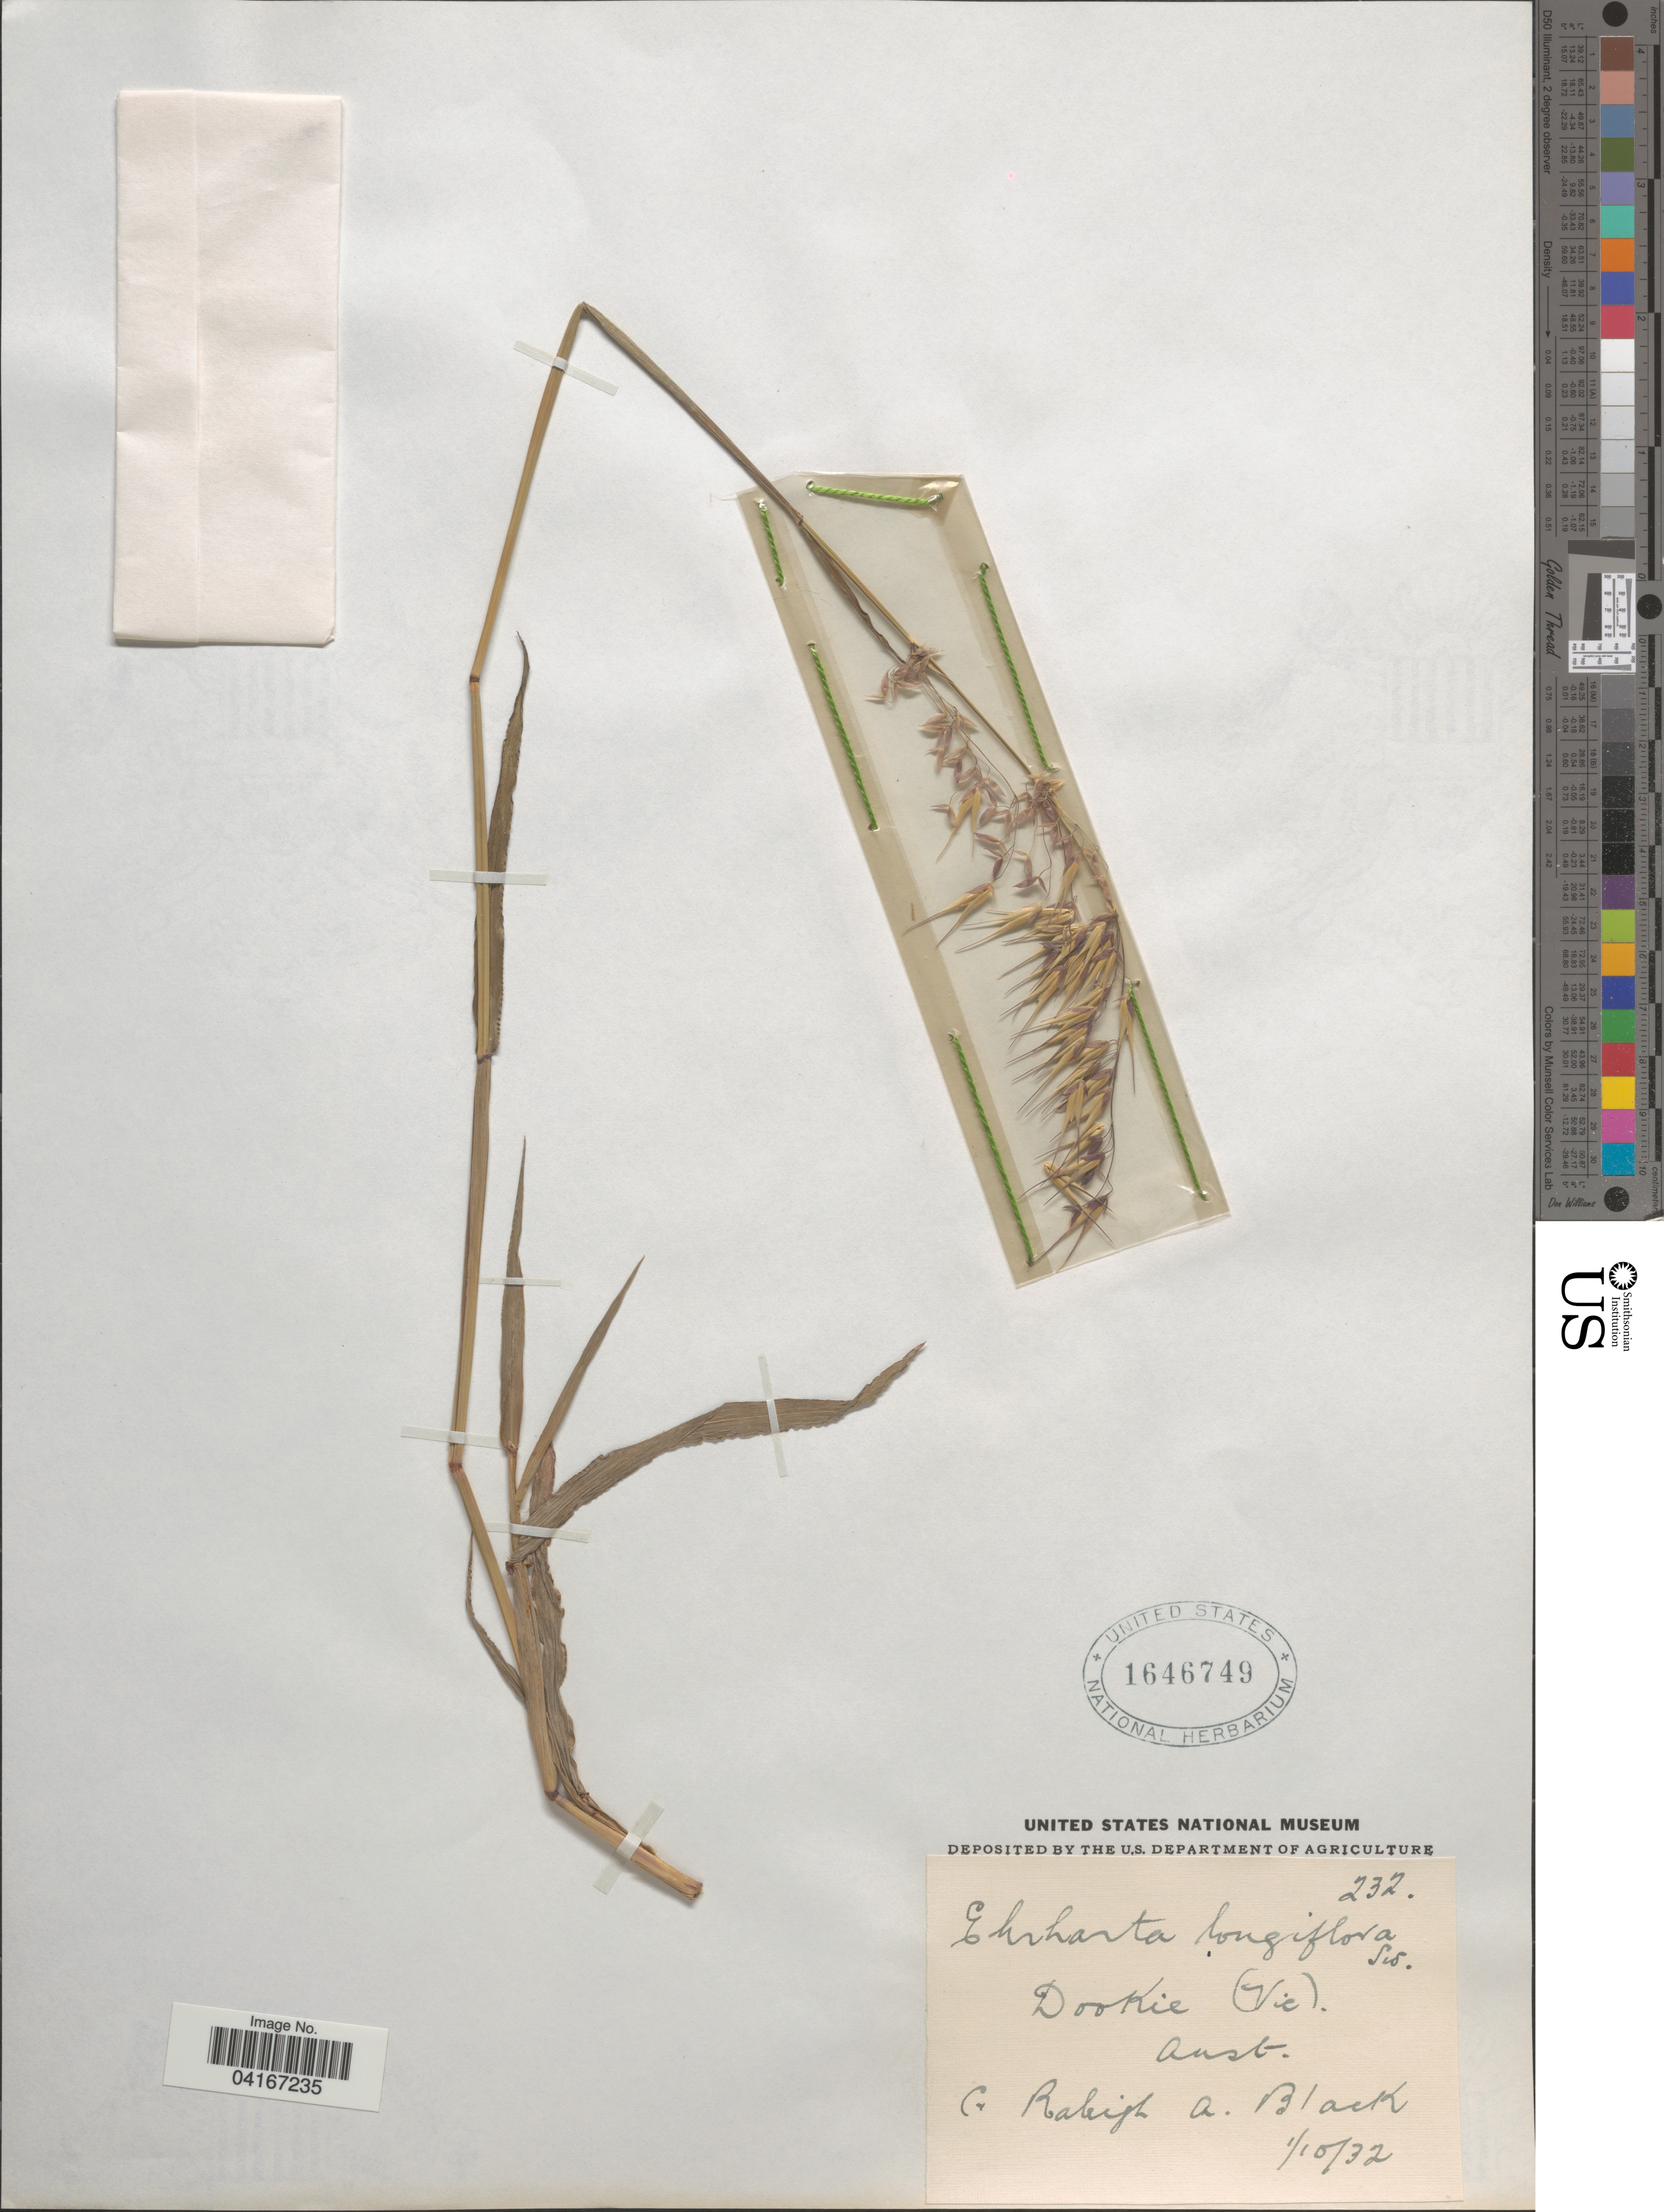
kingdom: Plantae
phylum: Tracheophyta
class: Liliopsida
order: Poales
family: Poaceae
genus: Ehrharta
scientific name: Ehrharta longiflora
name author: Sm.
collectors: R. A. Black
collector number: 232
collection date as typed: Transcribed d/m/y: 1/10/32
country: Australia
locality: Dookie (Vic) Aust.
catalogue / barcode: US 1646749